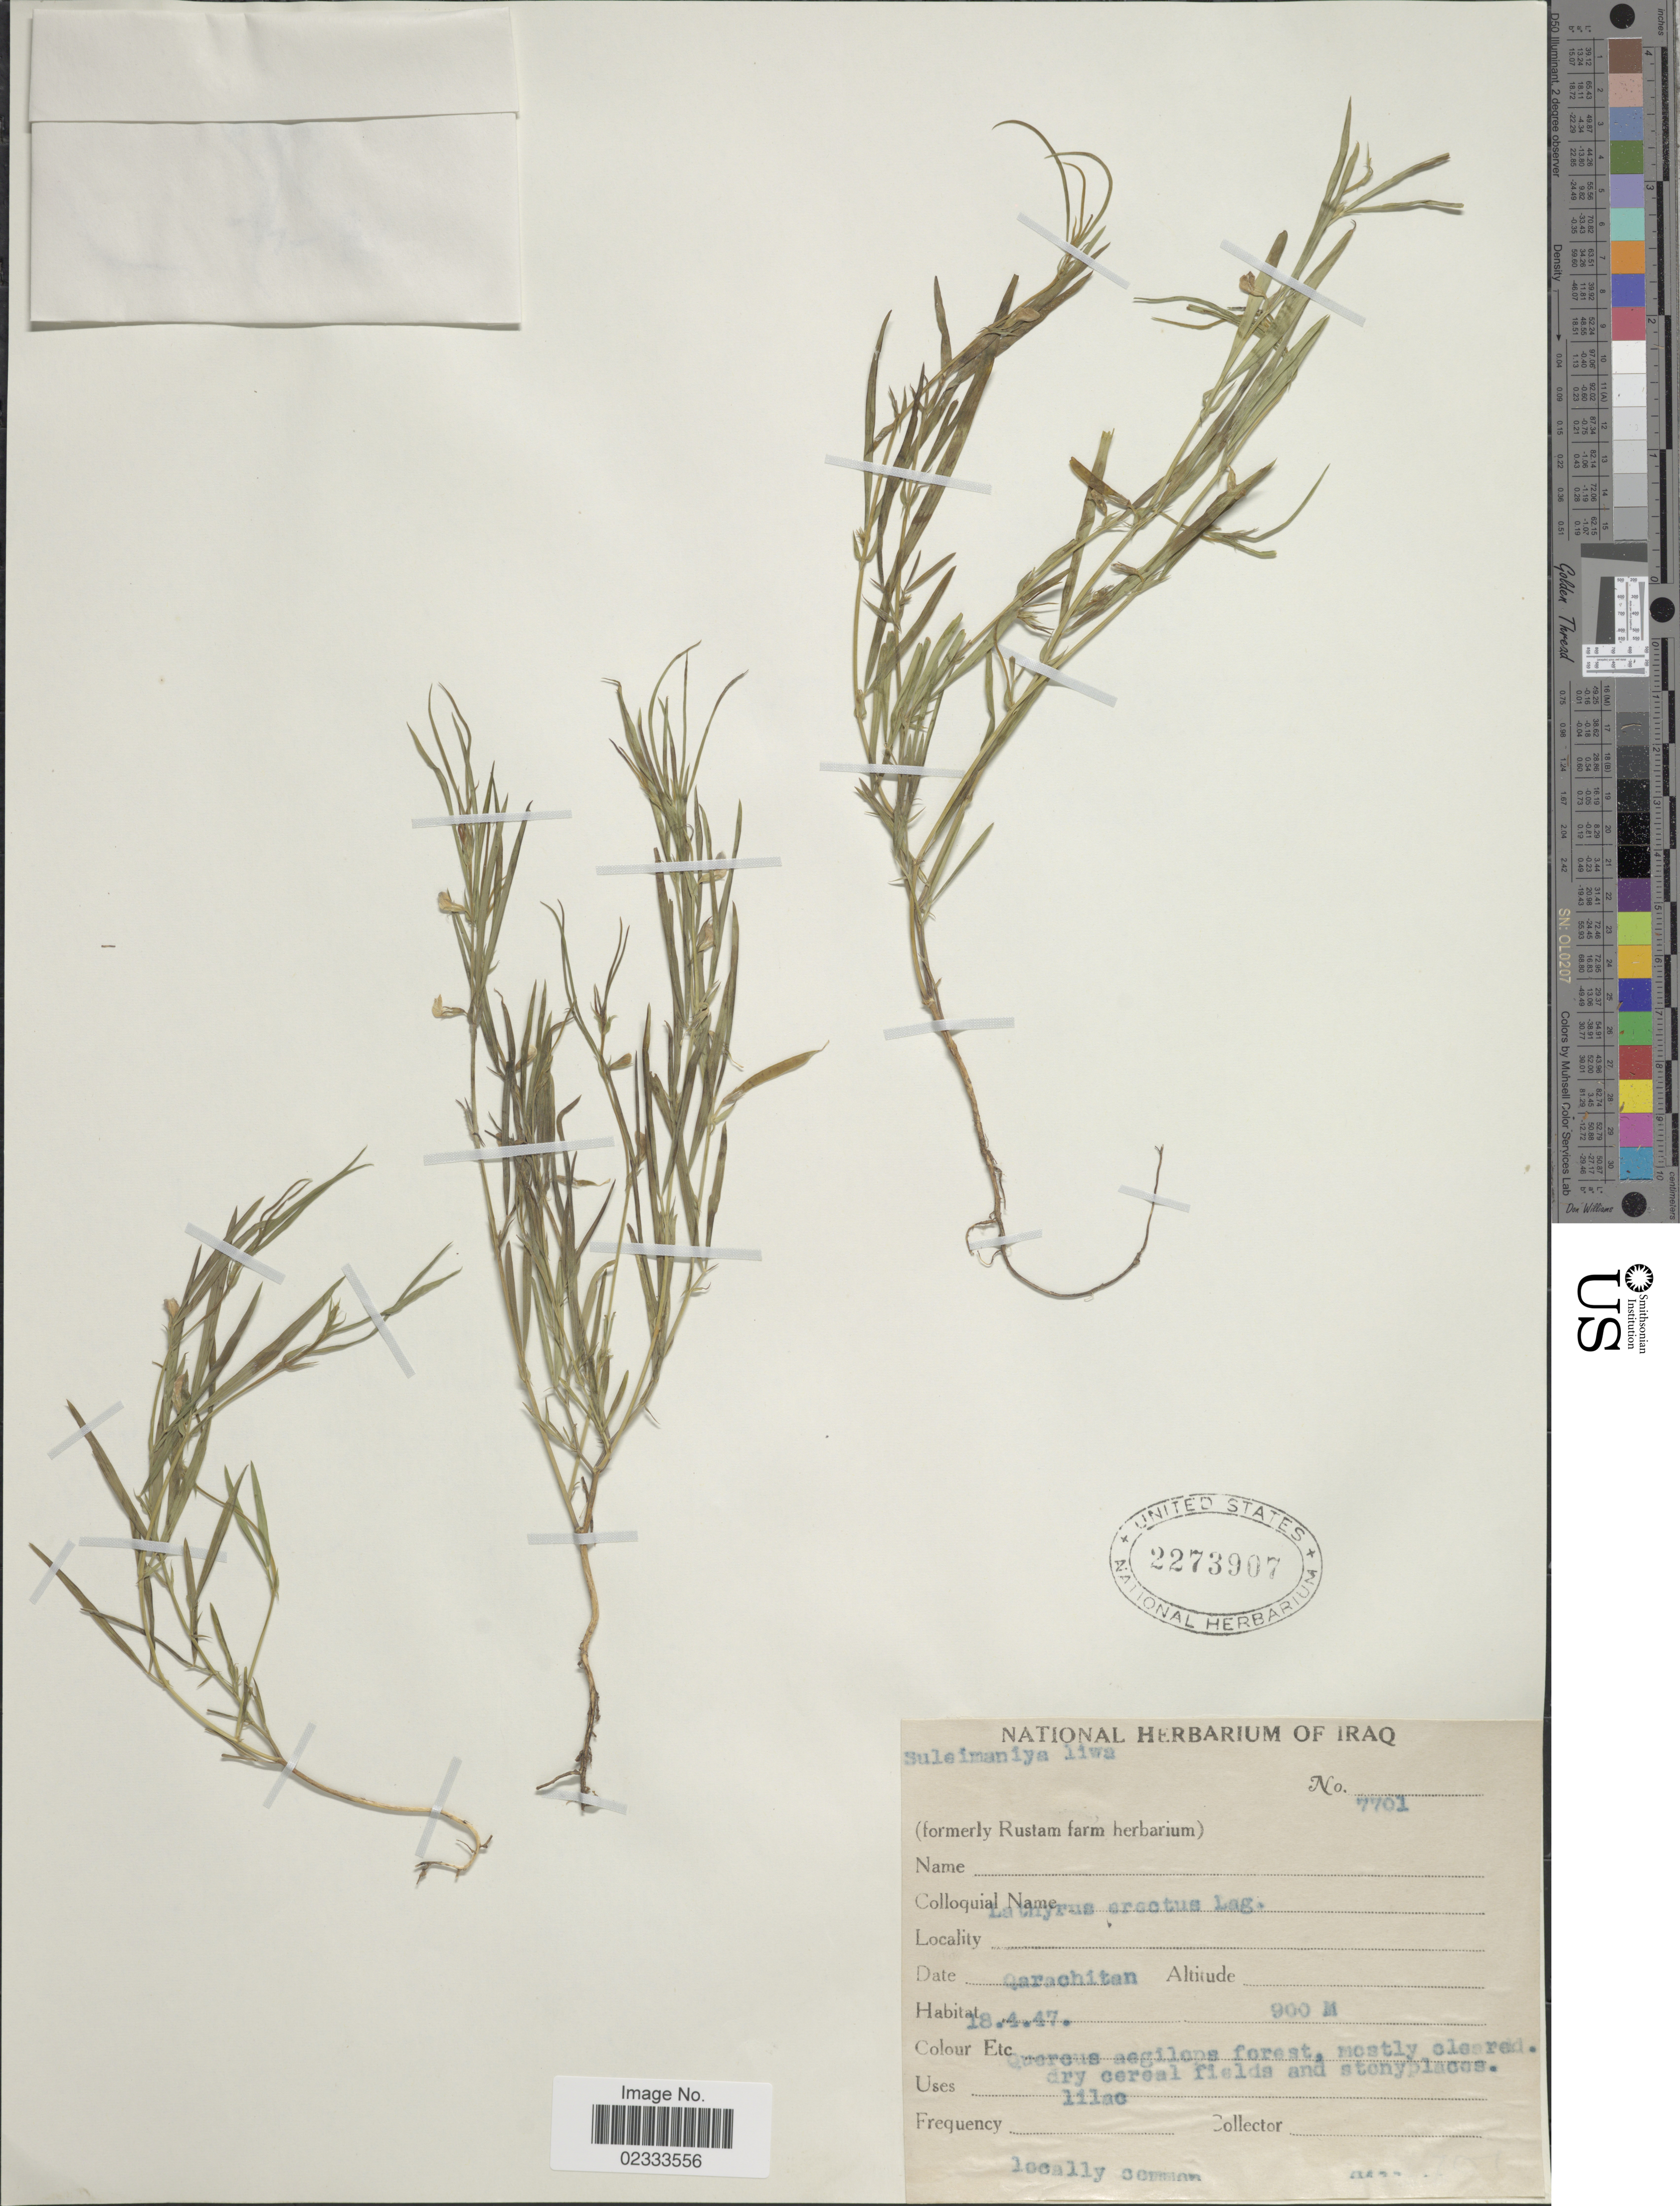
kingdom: Plantae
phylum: Tracheophyta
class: Magnoliopsida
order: Fabales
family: Fabaceae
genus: Lathyrus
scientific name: Lathyrus erectus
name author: Lag.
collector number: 7701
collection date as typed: Transcribed d/m/y: 18/4/47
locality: Qarachitan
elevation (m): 900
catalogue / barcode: US 2273907